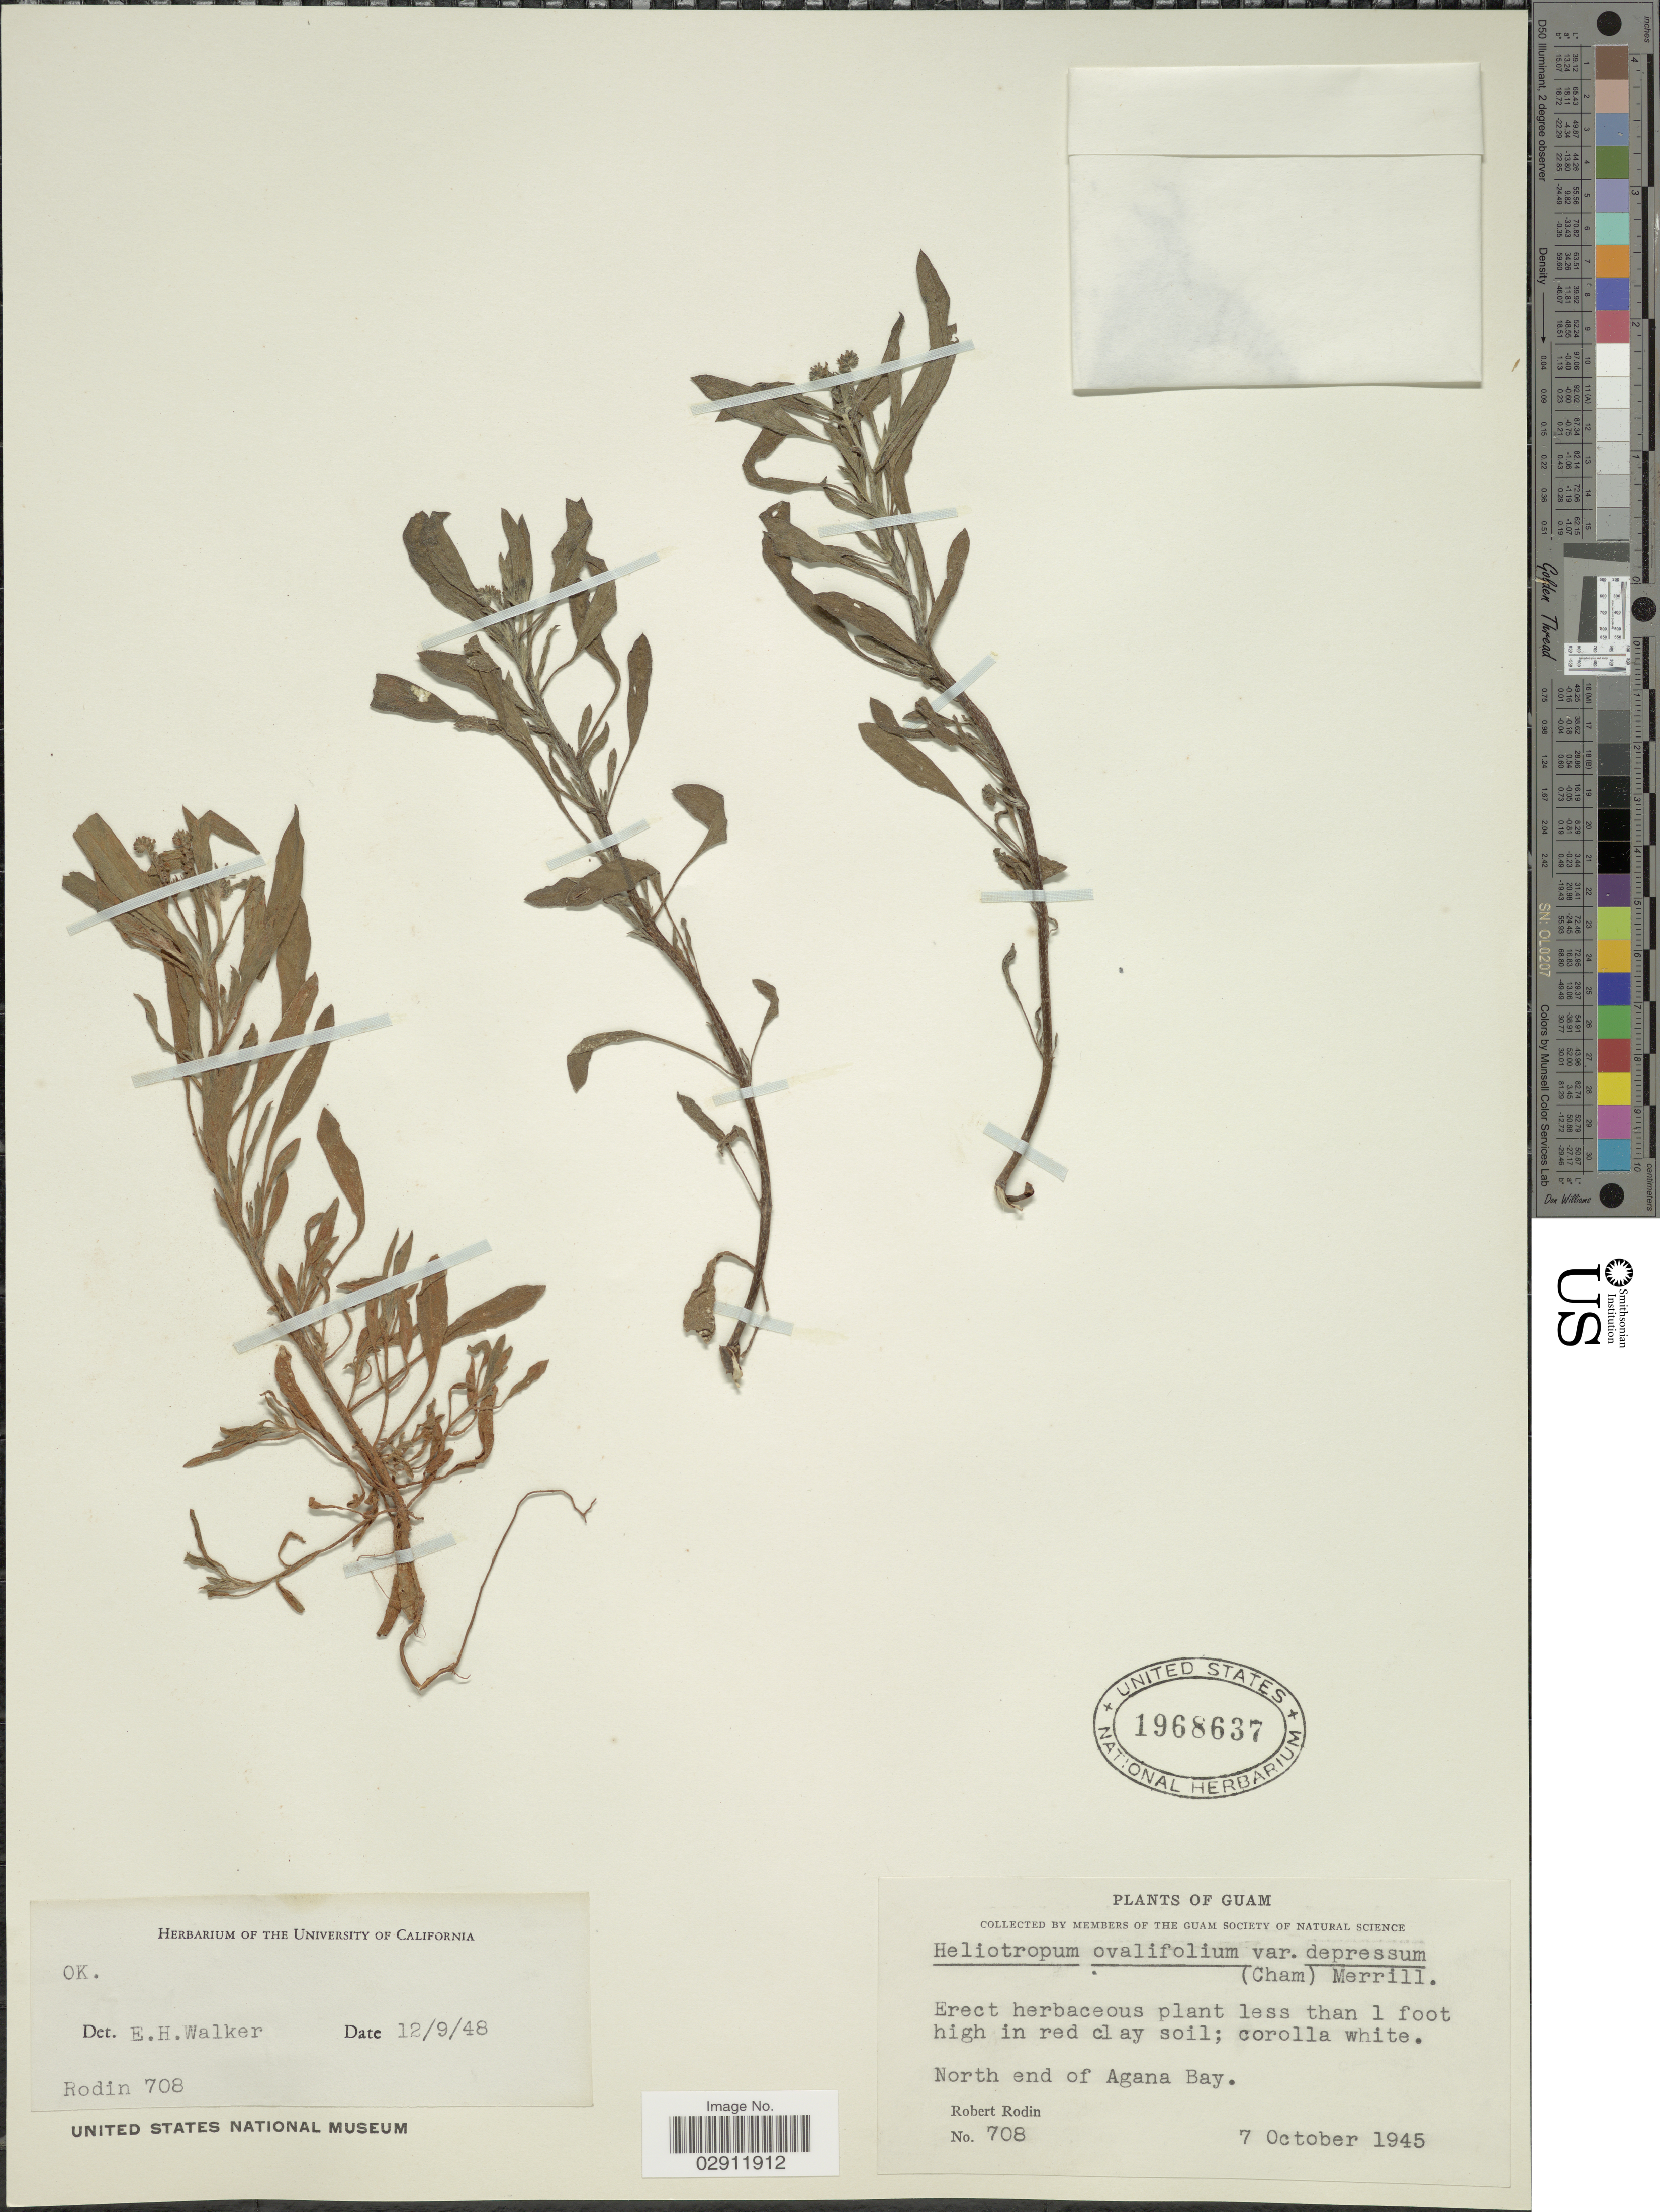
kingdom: Plantae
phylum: Tracheophyta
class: Magnoliopsida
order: Boraginales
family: Boraginaceae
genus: Myosotis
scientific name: Myosotis ovalifolia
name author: Wall.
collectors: R. Rodin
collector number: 708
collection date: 1945-10-07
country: Guam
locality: North end of Agana Bay.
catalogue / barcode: US 1968637